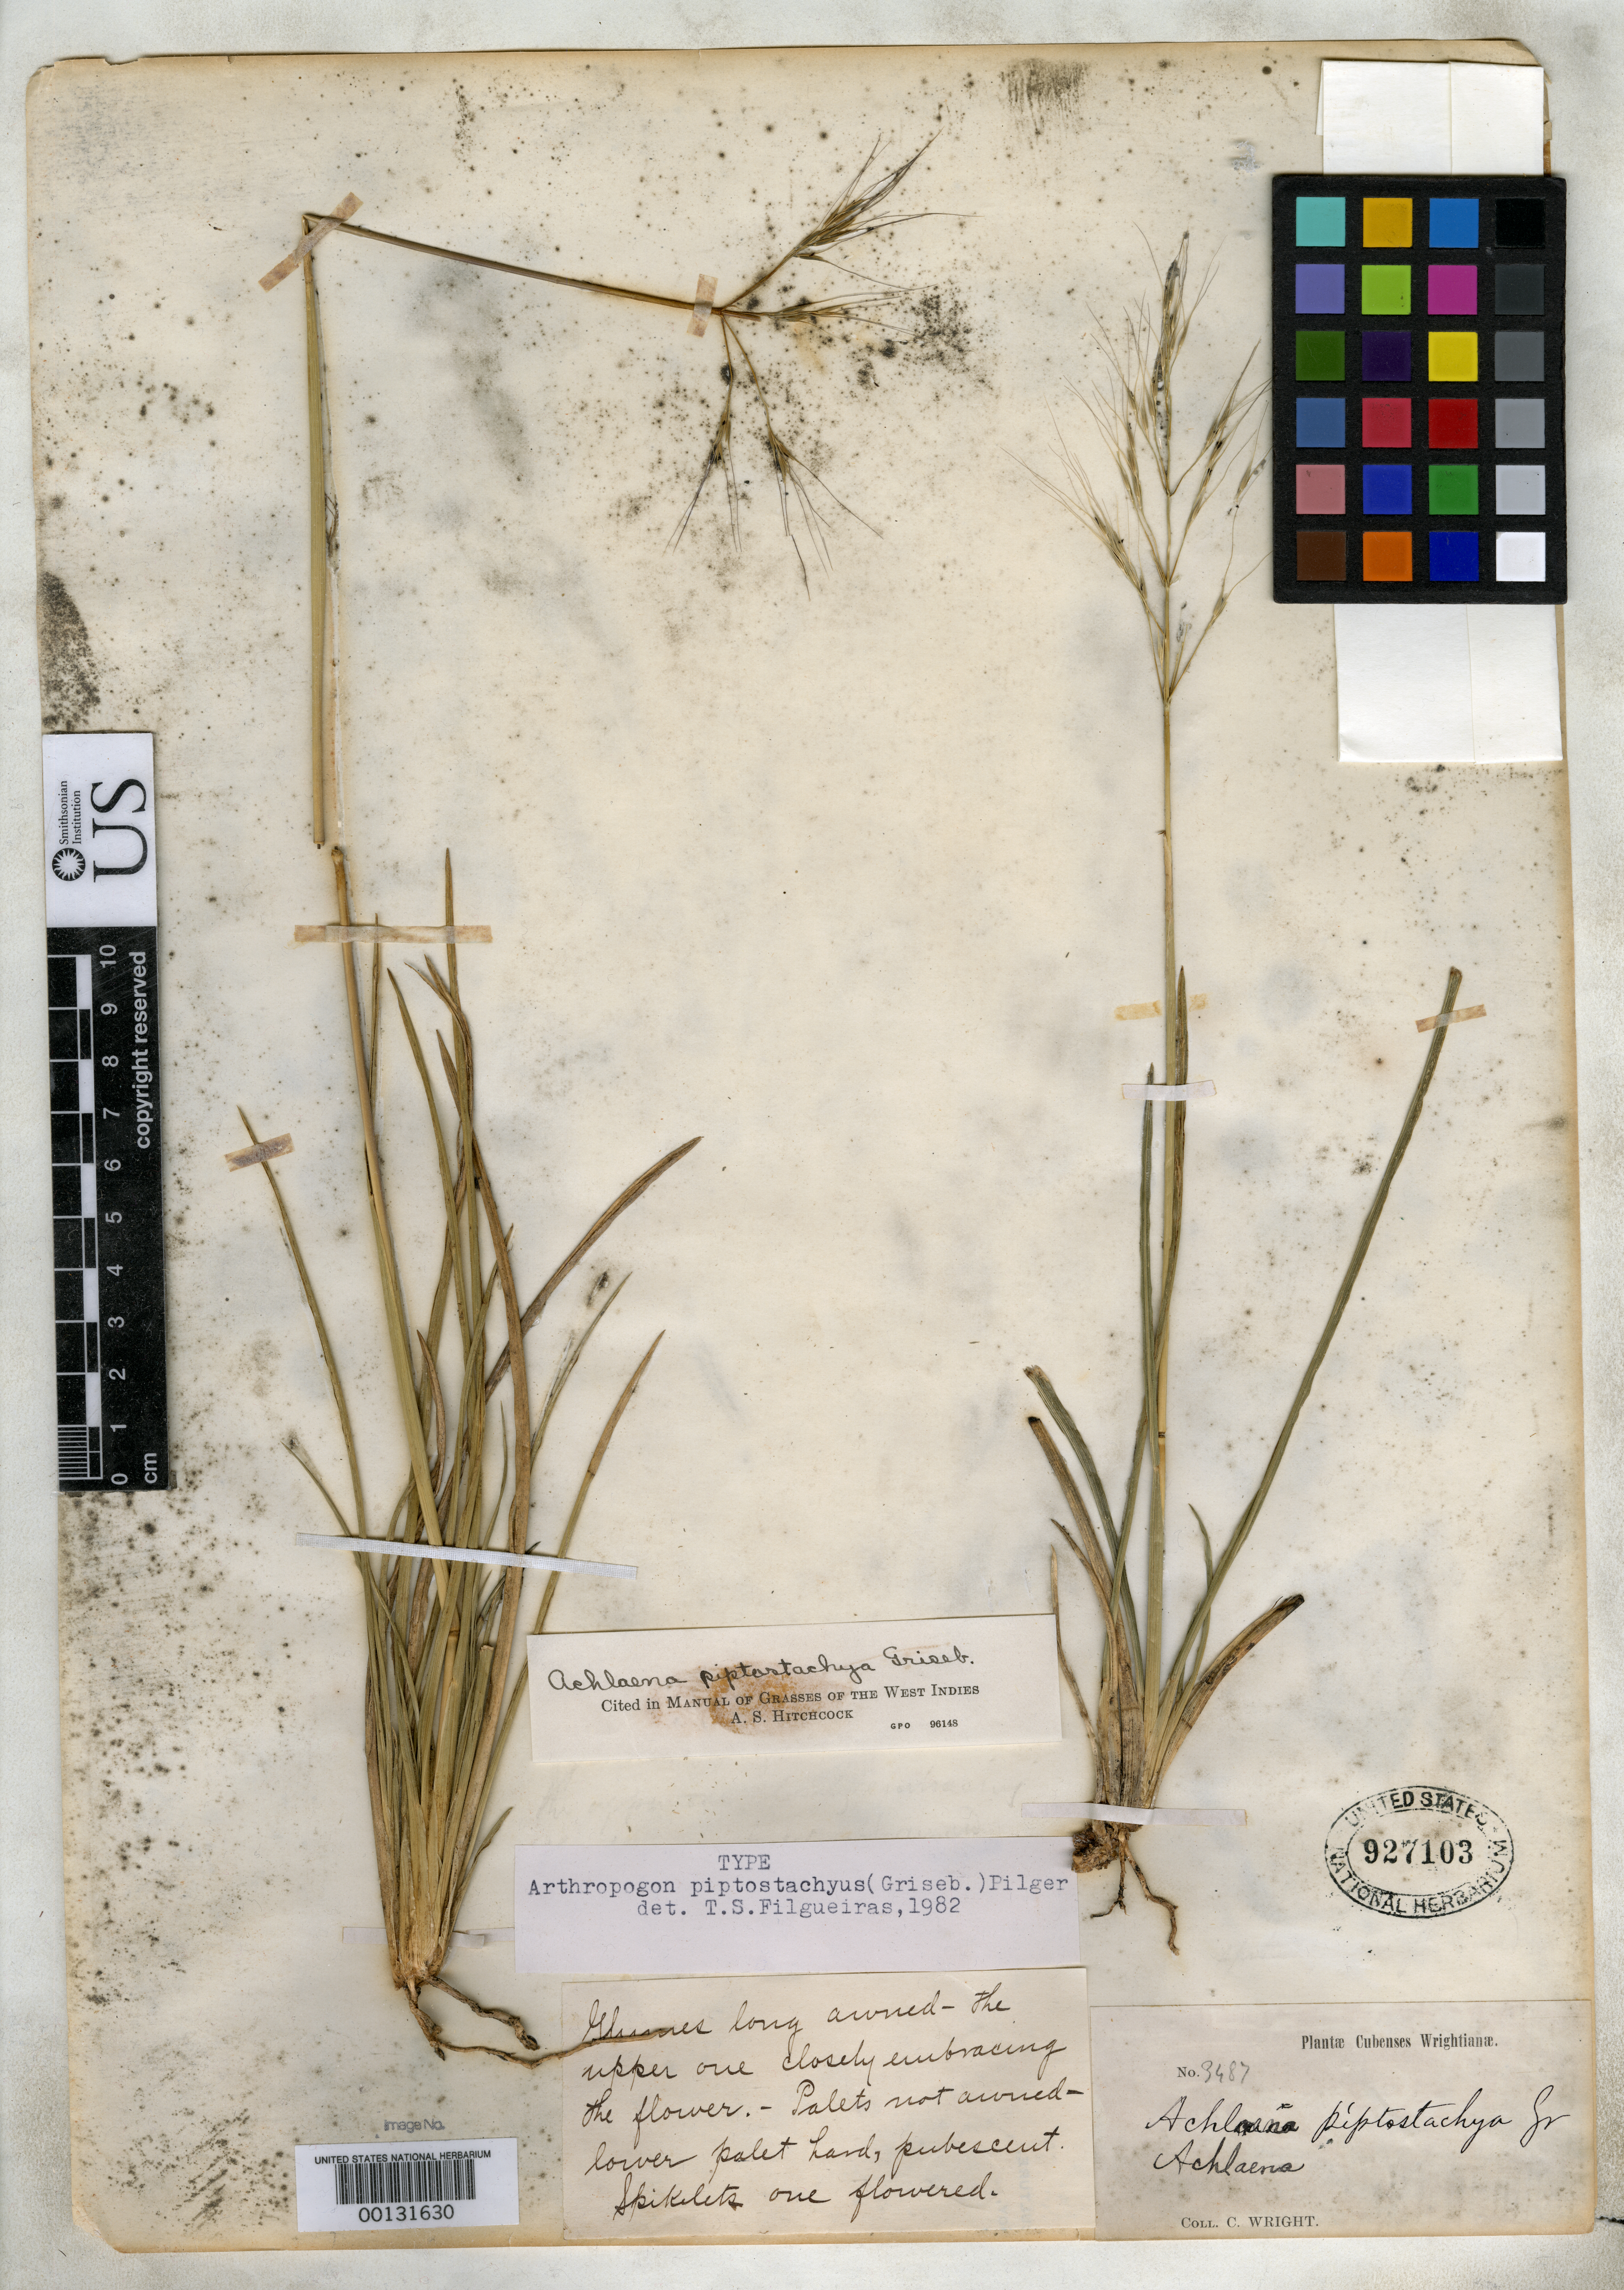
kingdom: Plantae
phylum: Tracheophyta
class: Liliopsida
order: Poales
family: Poaceae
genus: Achlaena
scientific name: Achlaena piptostachya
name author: Griseb.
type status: Isotype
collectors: C. Wright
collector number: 3487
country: Cuba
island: Greater Antilles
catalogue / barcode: US 927103